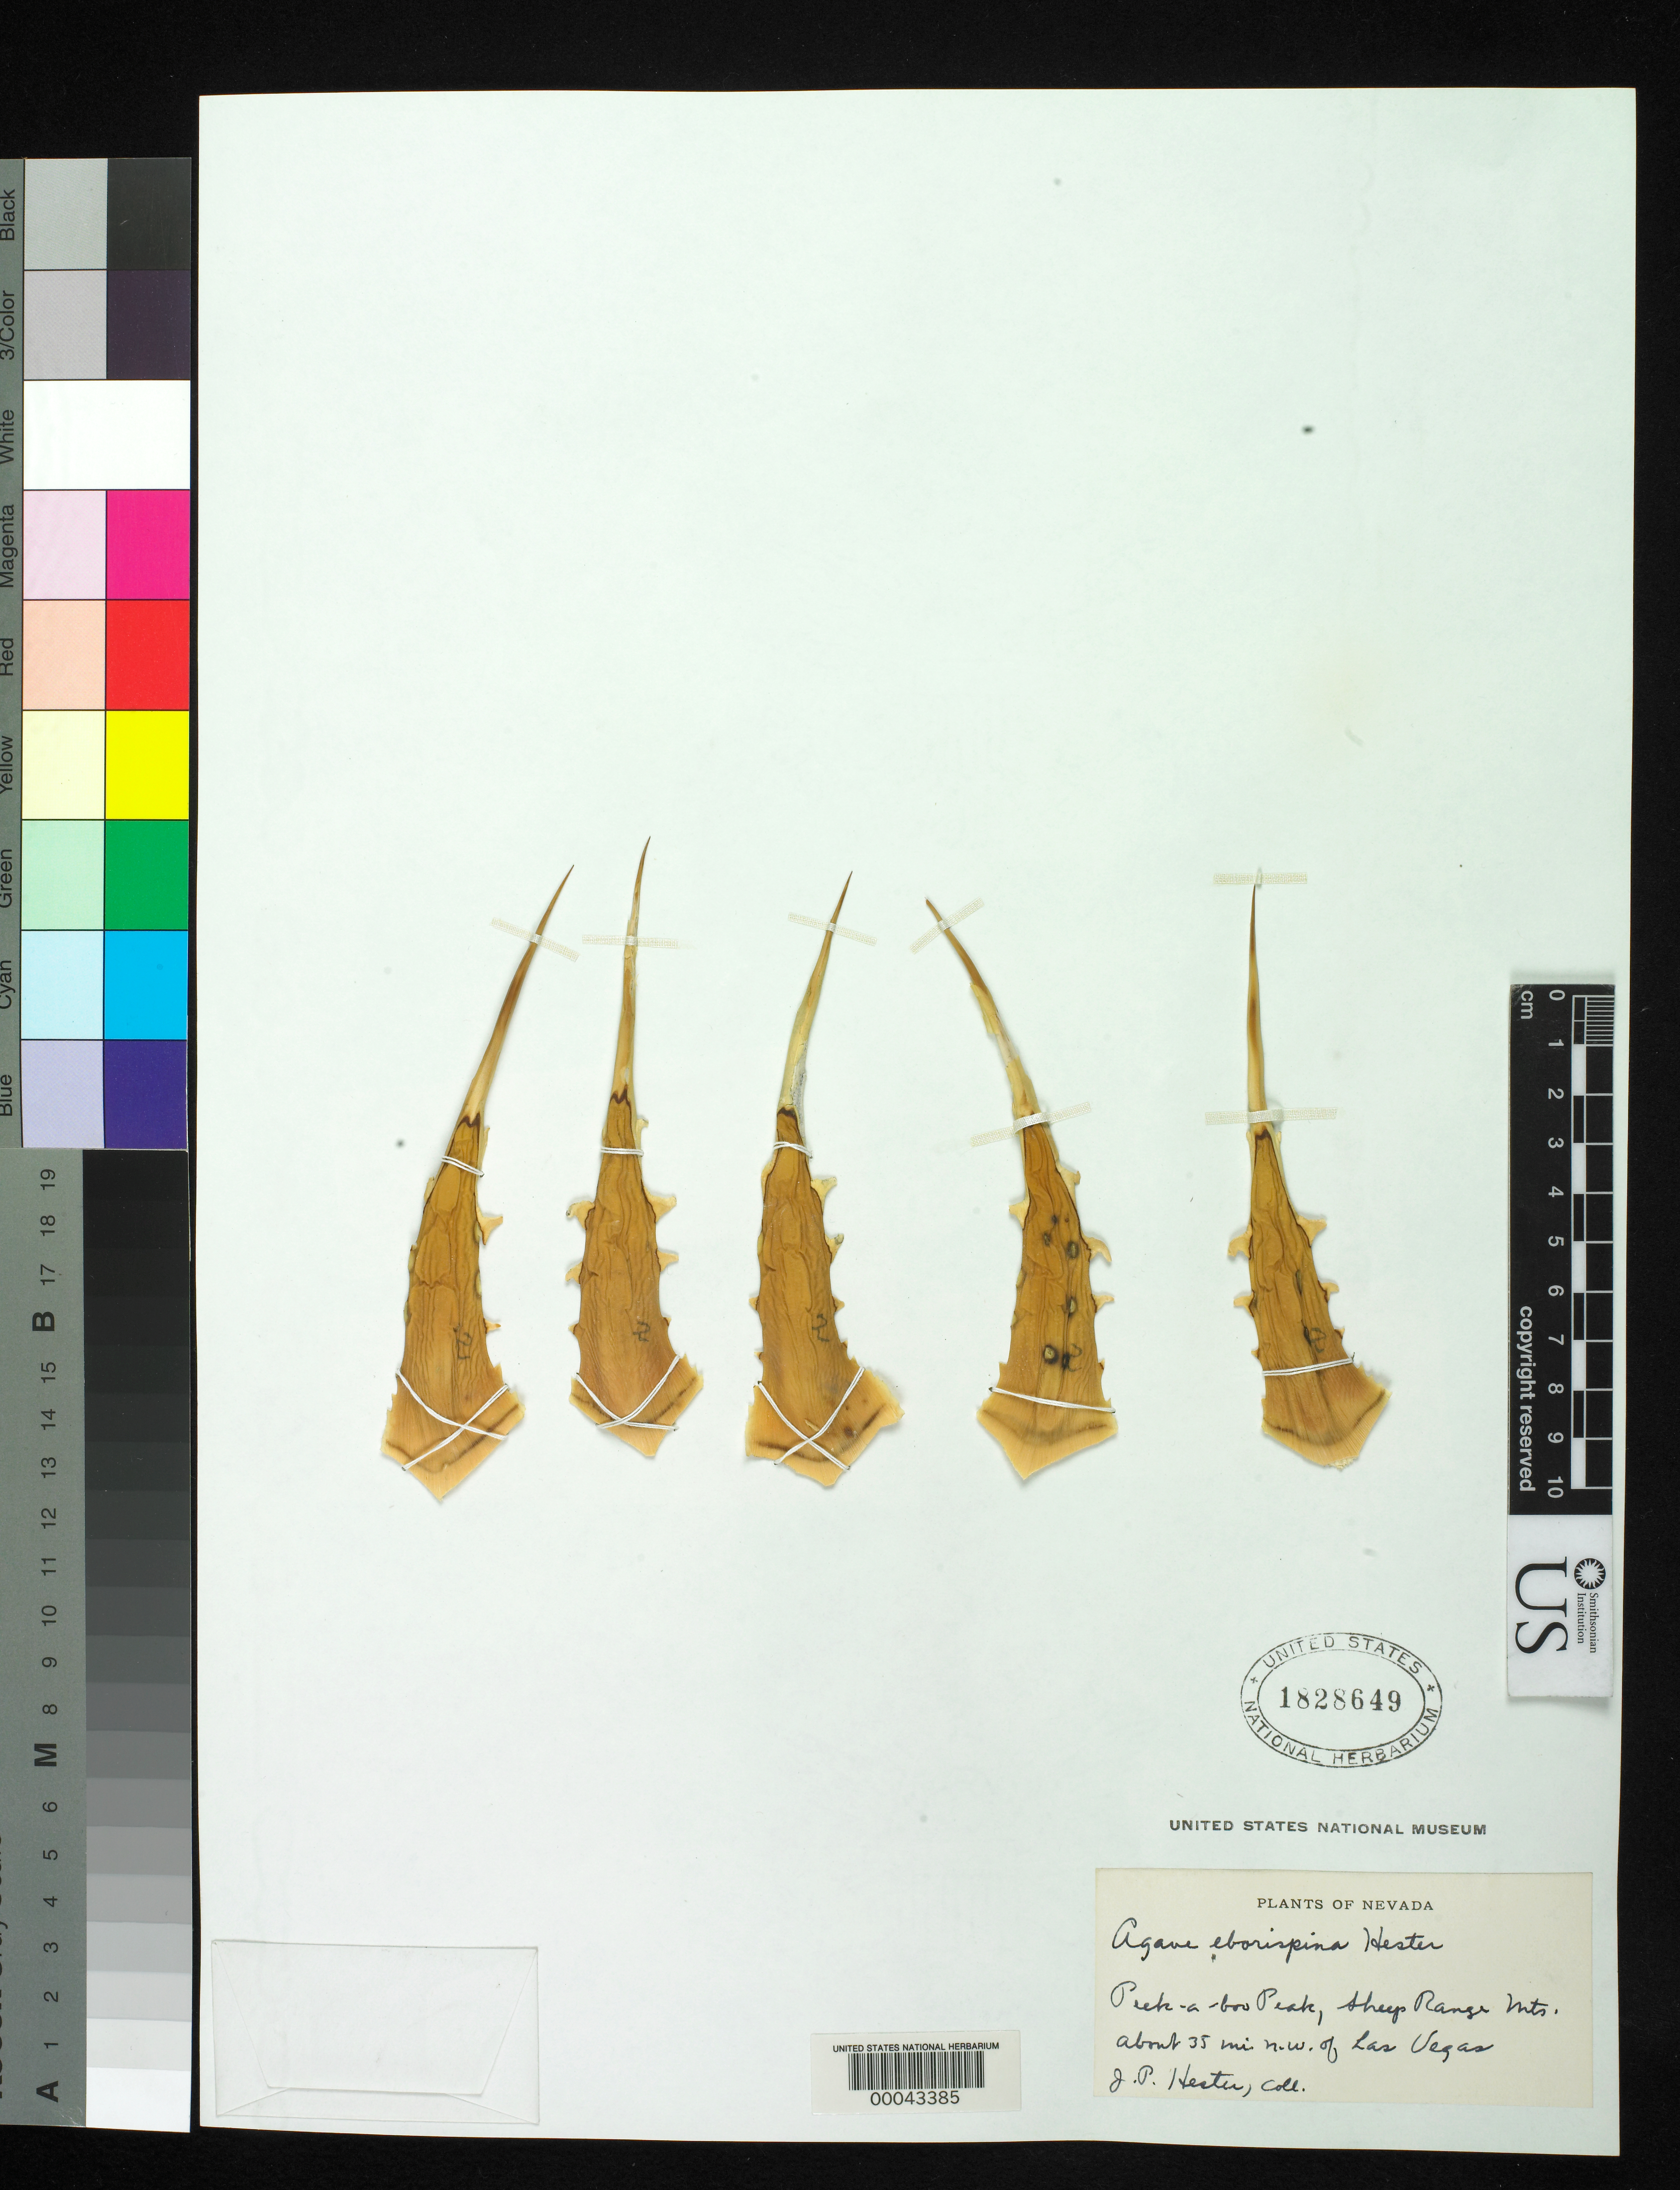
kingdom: Plantae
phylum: Tracheophyta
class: Liliopsida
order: Asparagales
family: Asparagaceae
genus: Agave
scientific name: Agave utahensis var. eborispina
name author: (Hester) Breitung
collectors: J. P. Hester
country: United States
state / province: Nevada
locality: Peek-a-boo peak, about 35 mi nw of las vegas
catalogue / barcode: US 1828649